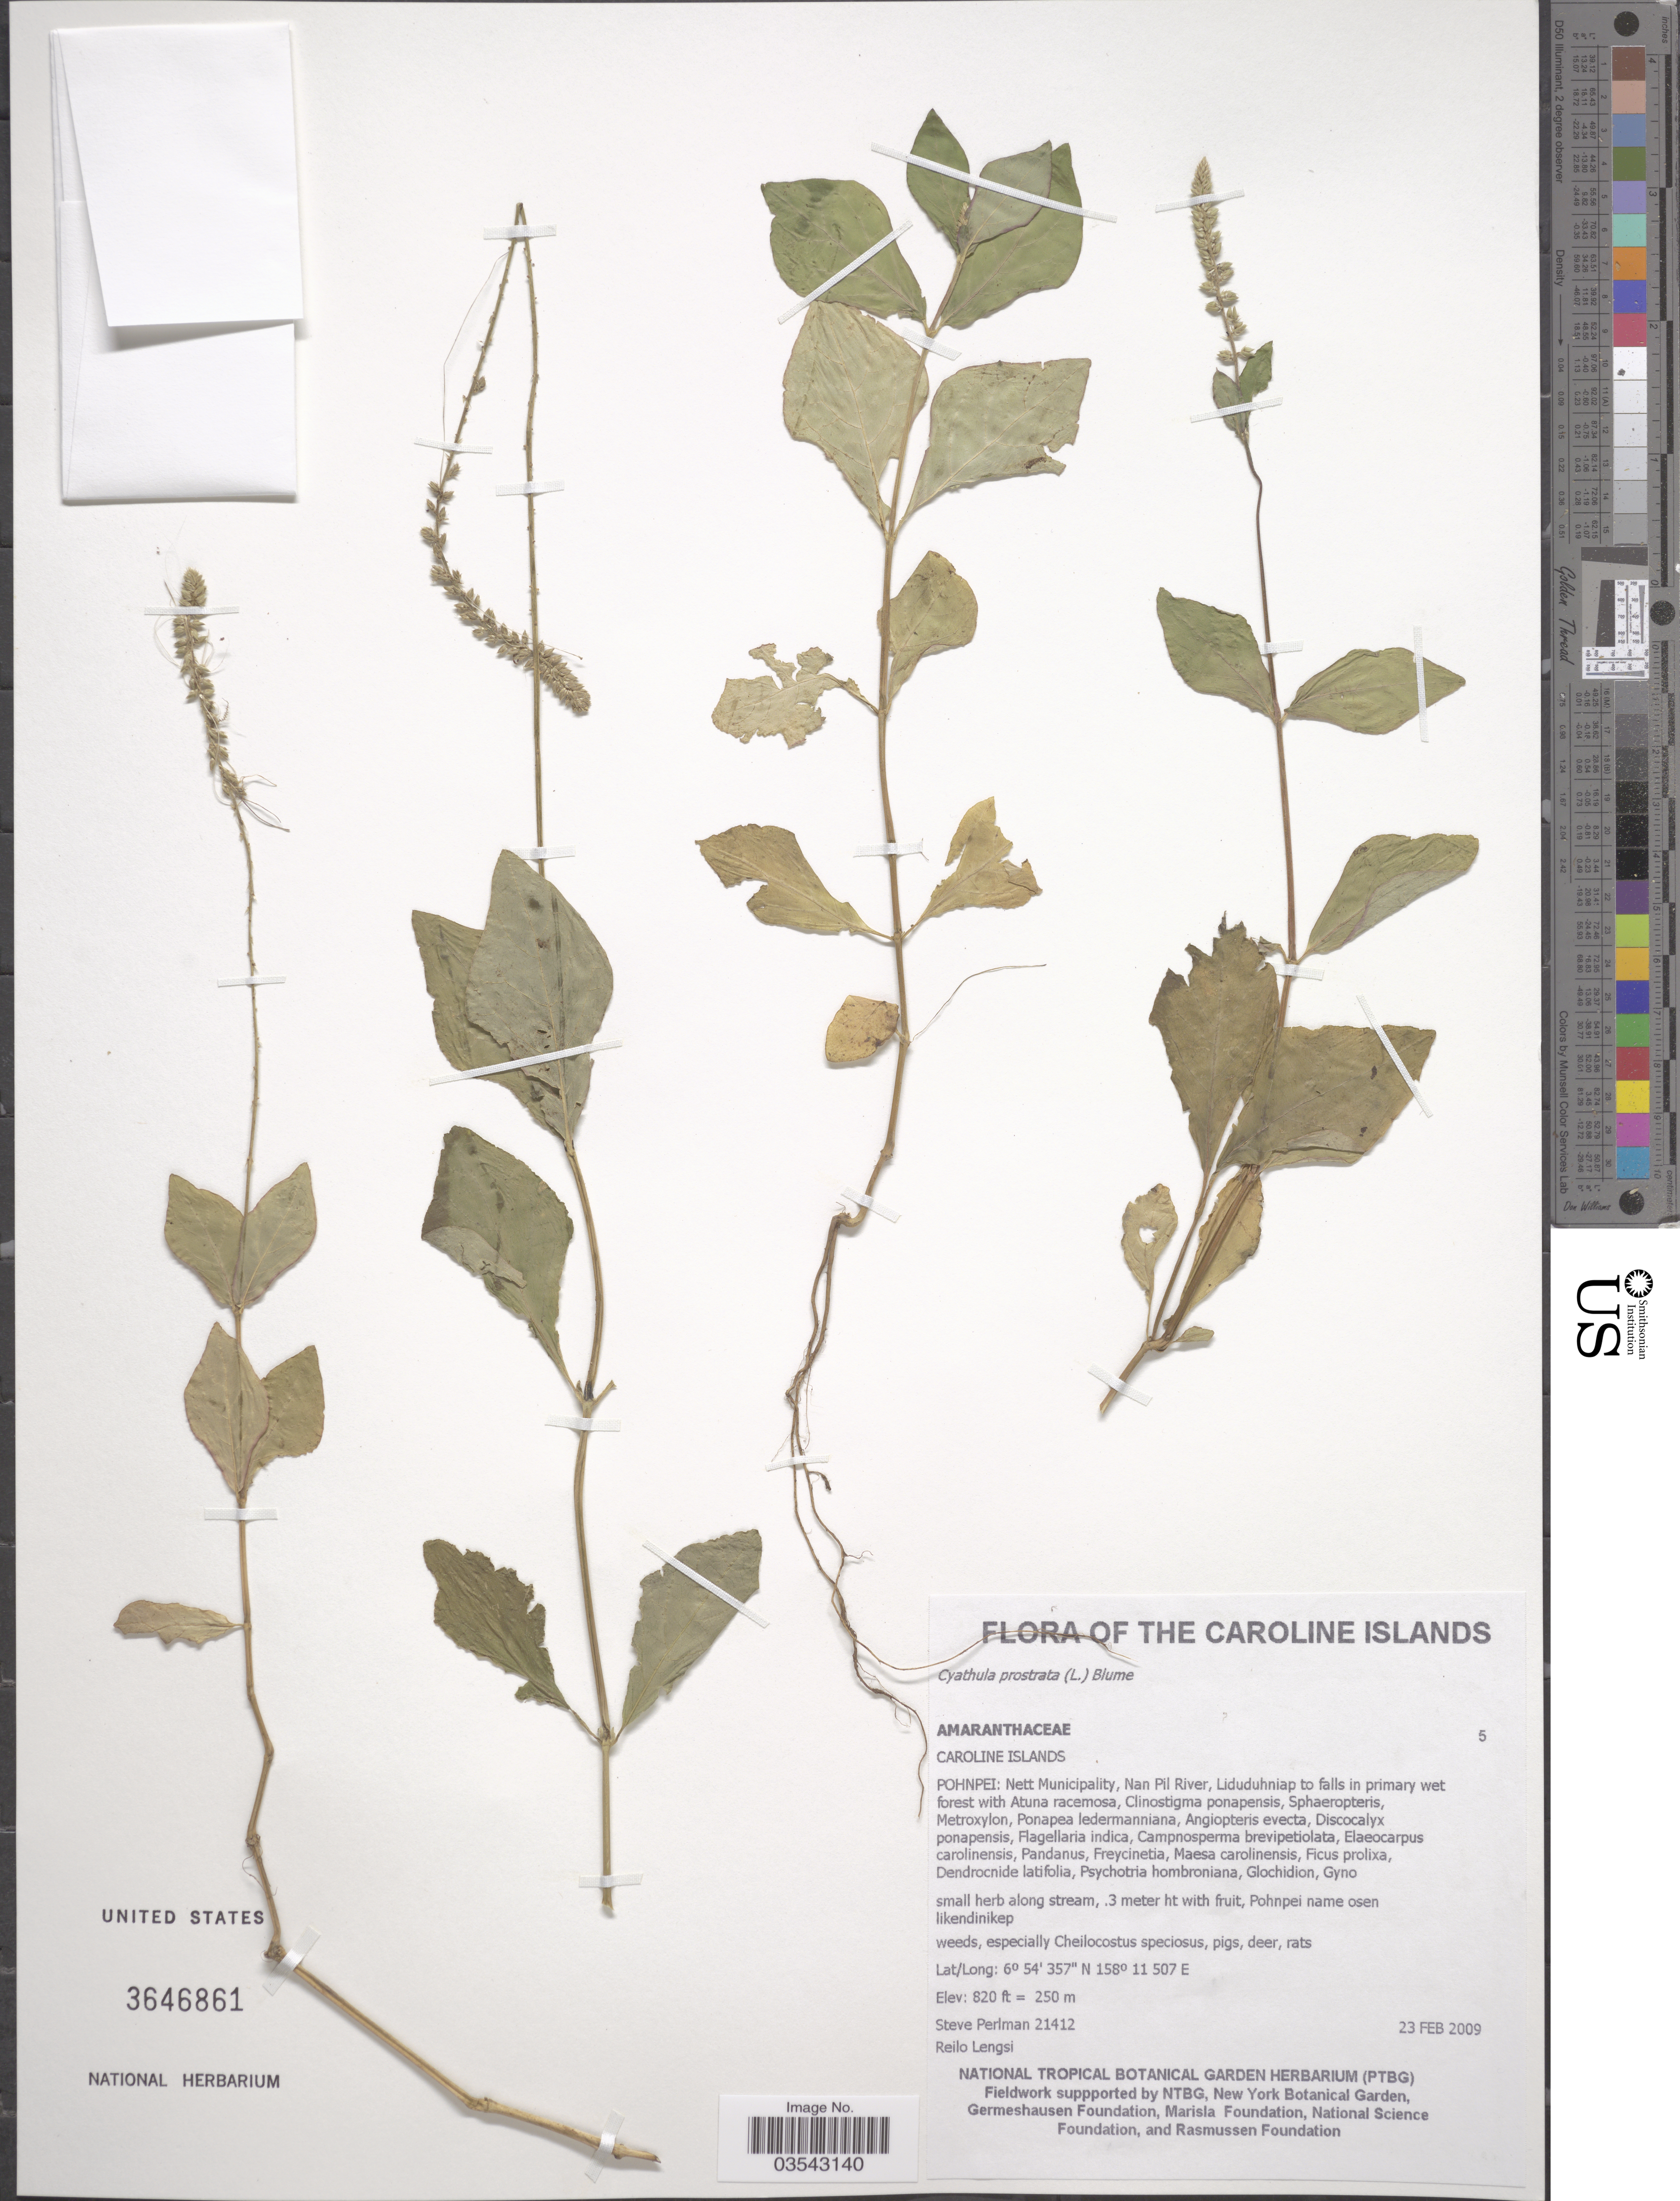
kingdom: Plantae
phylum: Tracheophyta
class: Magnoliopsida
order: Caryophyllales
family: Amaranthaceae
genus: Cyathula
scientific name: Cyathula sp.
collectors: S. Perlman & R. Lengsi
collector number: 21412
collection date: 2009-02-23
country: Micronesia, Federated States of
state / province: Pohnpei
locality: The Caroline Islands. Nett Municipality, Nan Pil River, Liduduhniap to falls in primary wet forest.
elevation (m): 250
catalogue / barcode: US 3646861